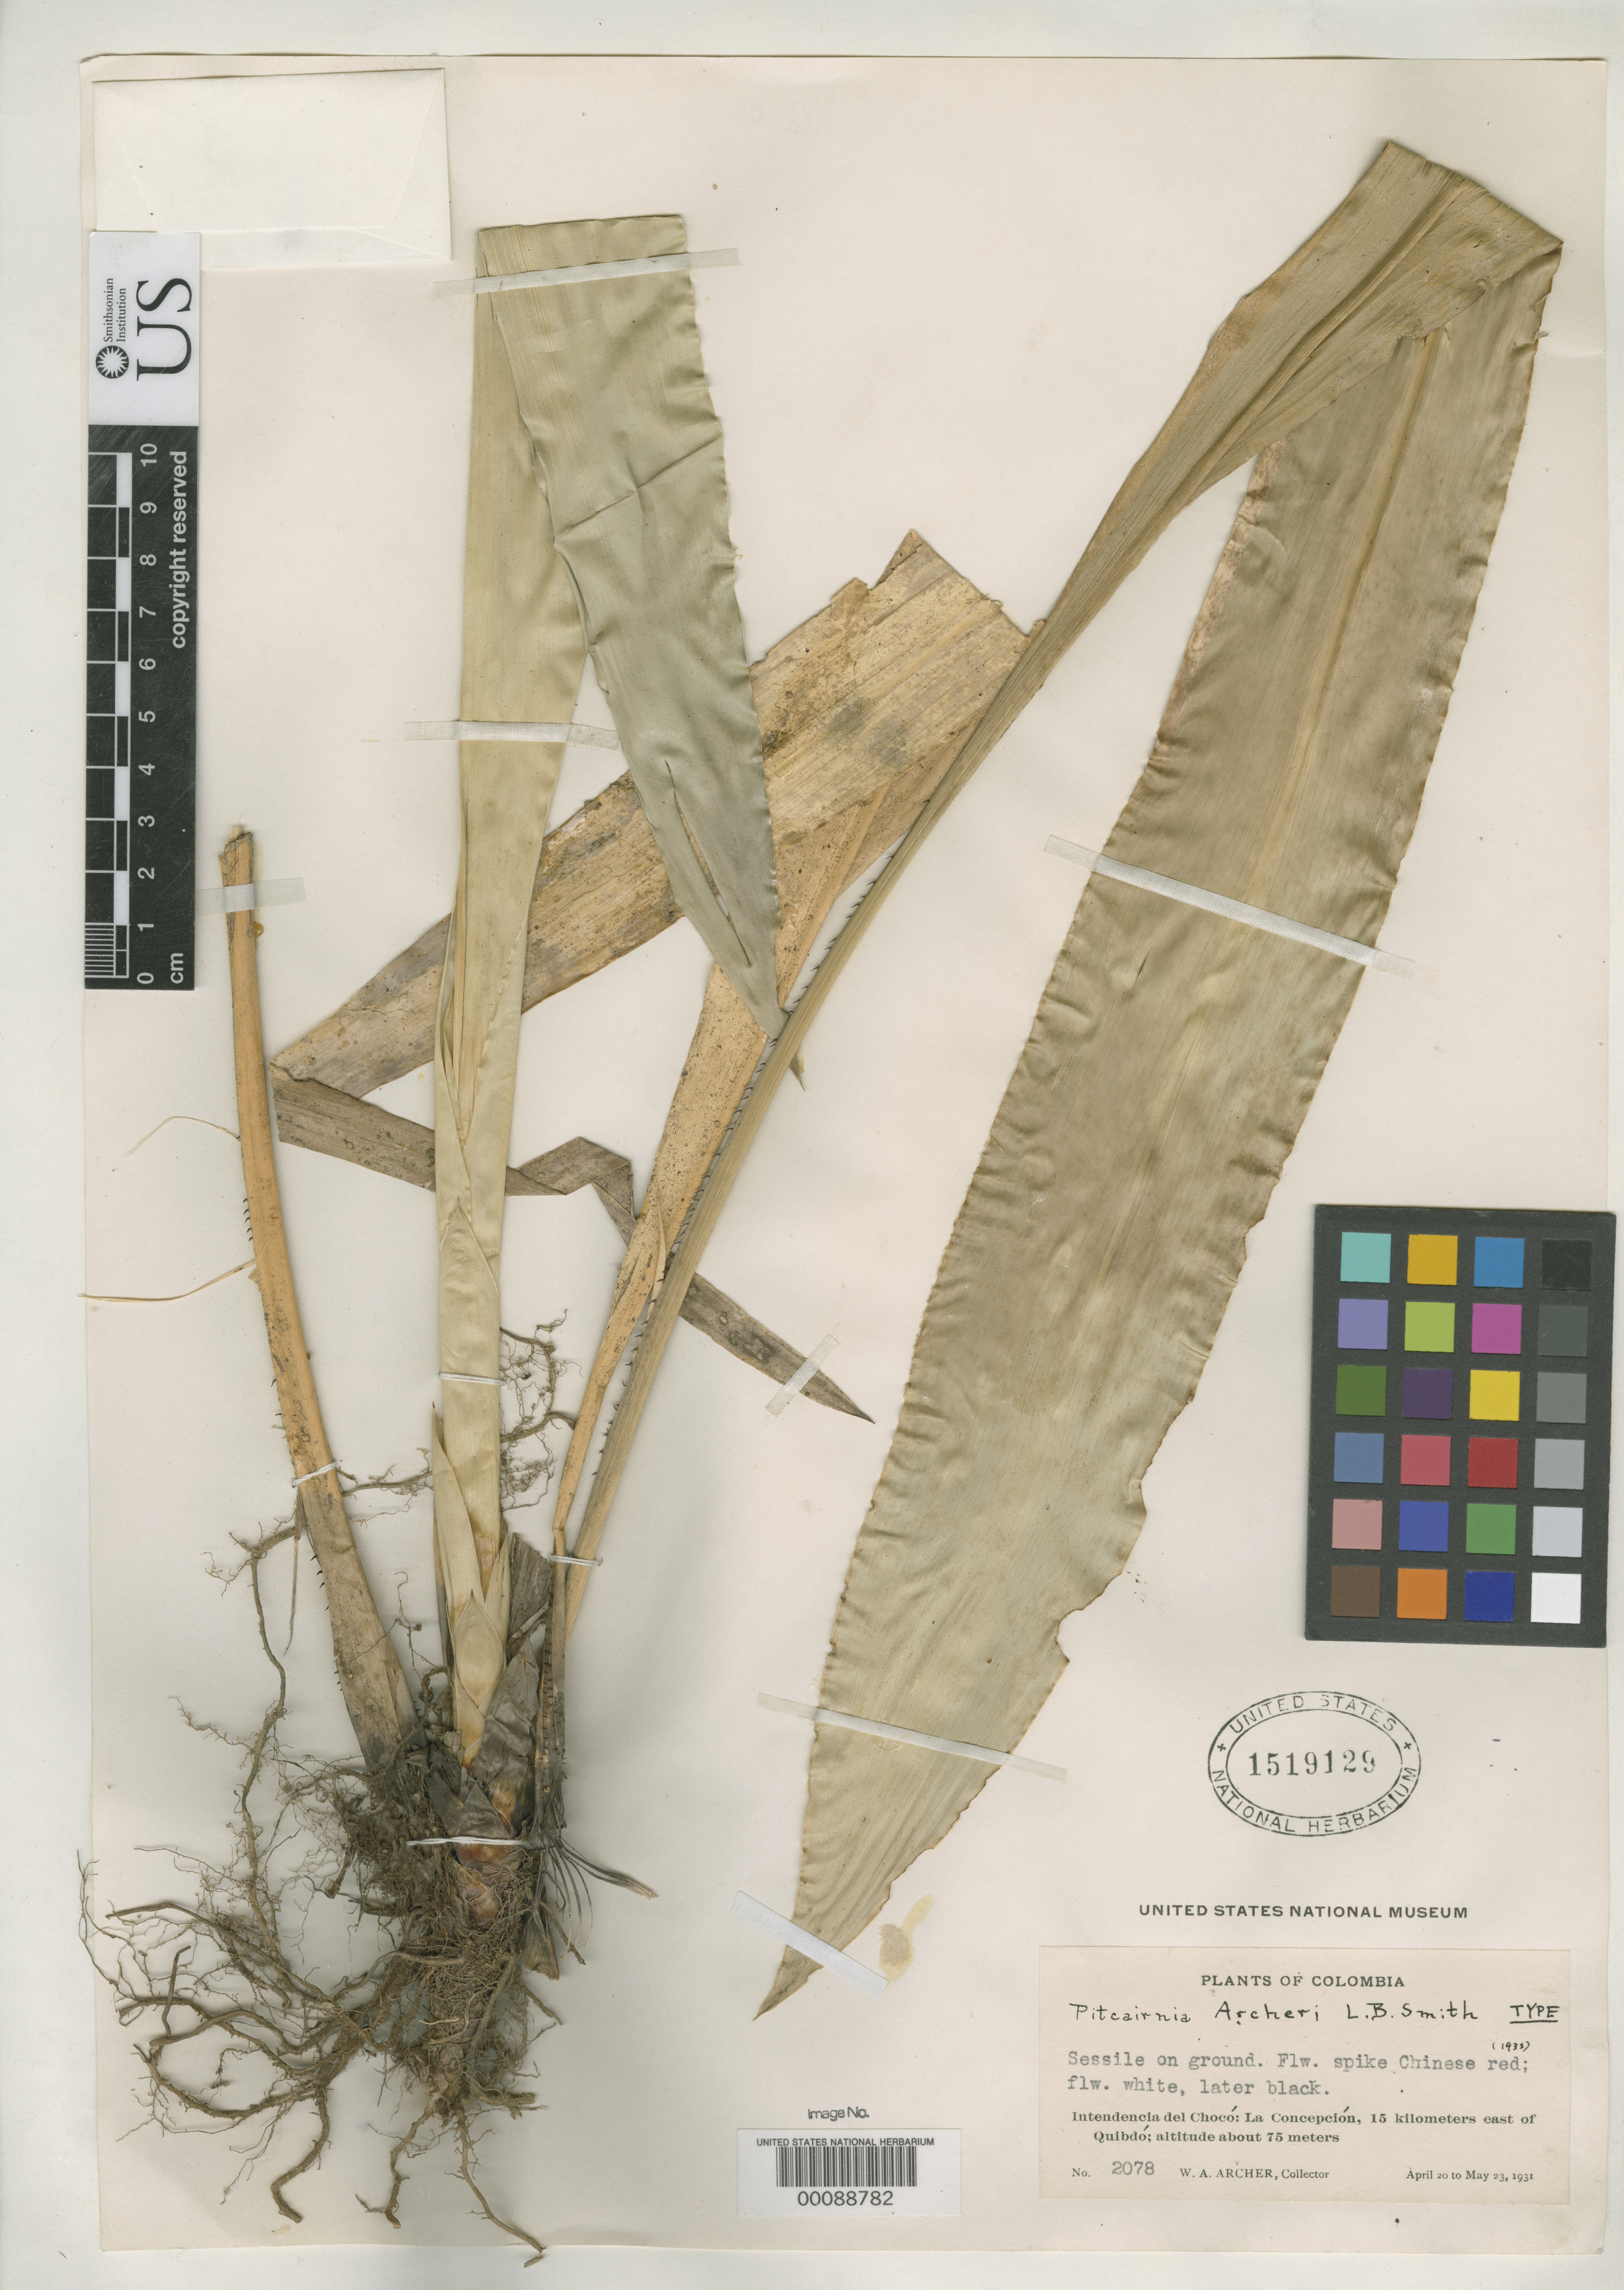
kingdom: Plantae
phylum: Tracheophyta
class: Liliopsida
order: Poales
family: Bromeliaceae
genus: Pitcairnia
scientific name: Pitcairnia archeri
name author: L.B. Sm.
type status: Holotype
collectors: W. A. Archer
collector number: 2078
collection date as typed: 20 Apr 1931 to 23 May 1931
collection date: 1931-04-20/1931-05-23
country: Colombia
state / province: Chocó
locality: La Concepcion, 15 km E of Quibdo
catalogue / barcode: US 1519129